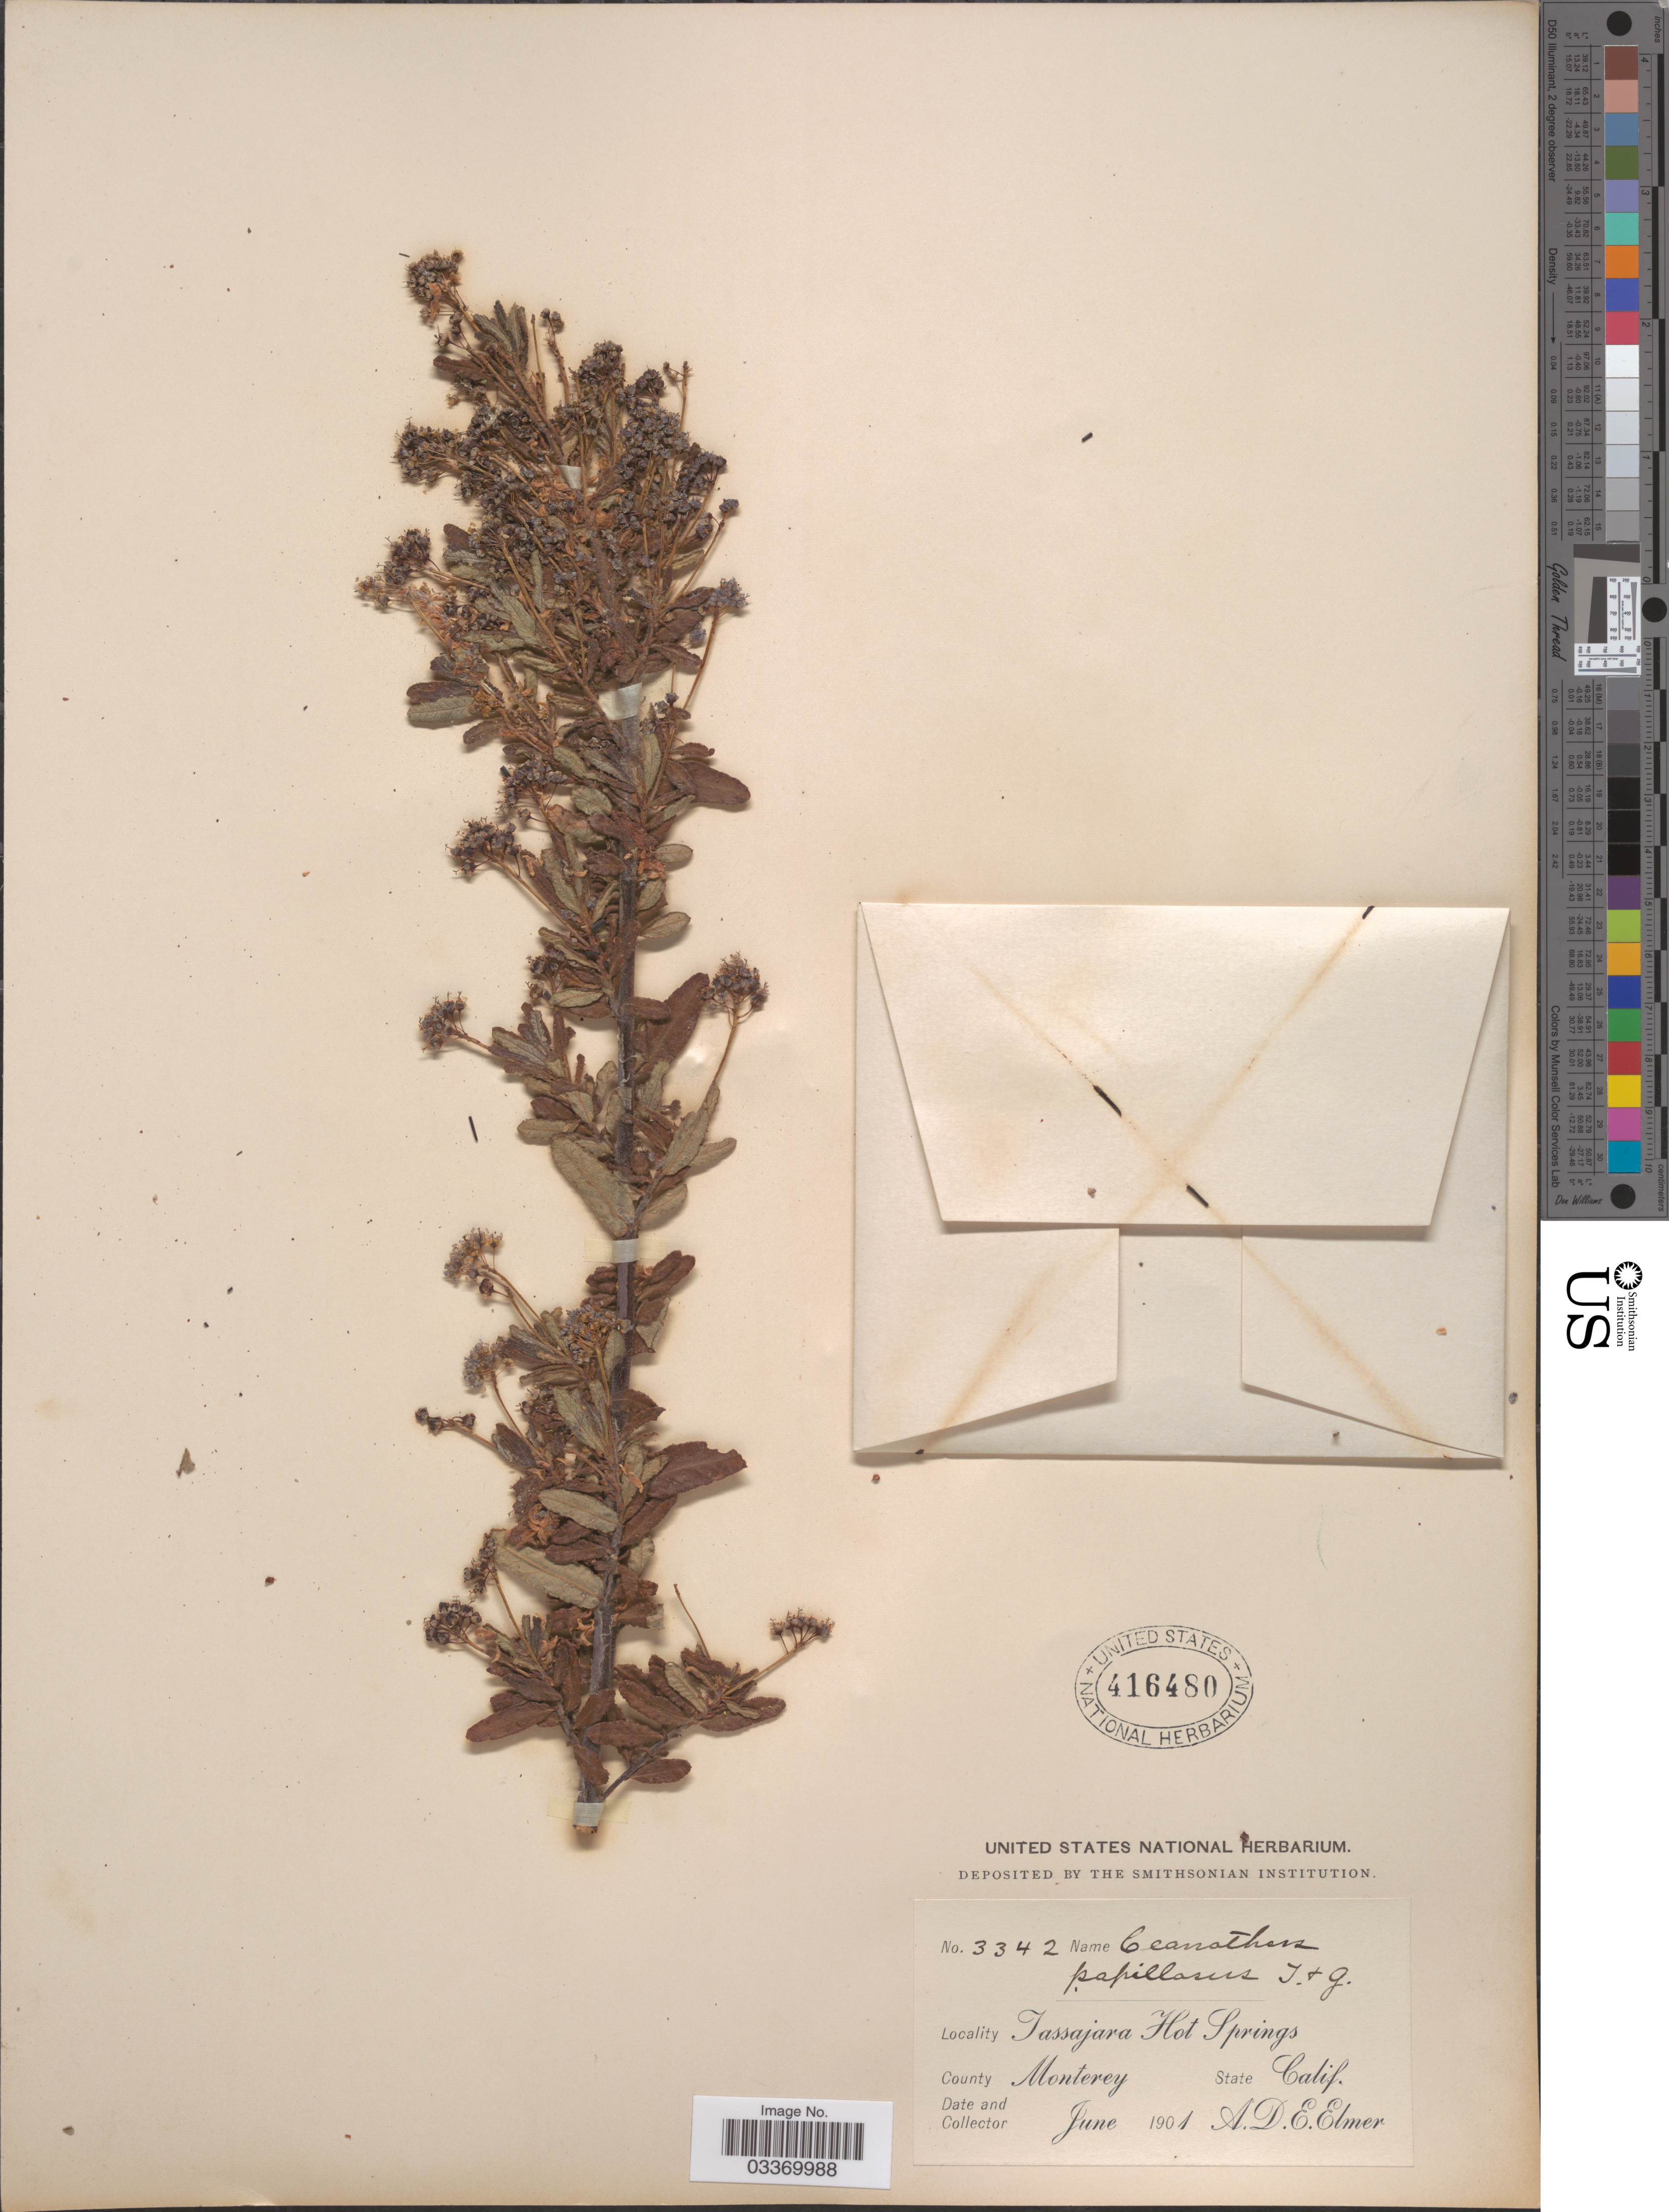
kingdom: Plantae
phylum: Tracheophyta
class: Magnoliopsida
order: Rosales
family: Rhamnaceae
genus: Ceanothus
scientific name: Ceanothus papillosus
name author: Torr. & A. Gray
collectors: A. D. E. Elmer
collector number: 3342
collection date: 1901-06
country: United States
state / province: California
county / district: Monterey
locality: Tassajara hot Springs. County Monterey.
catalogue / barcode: US 416480